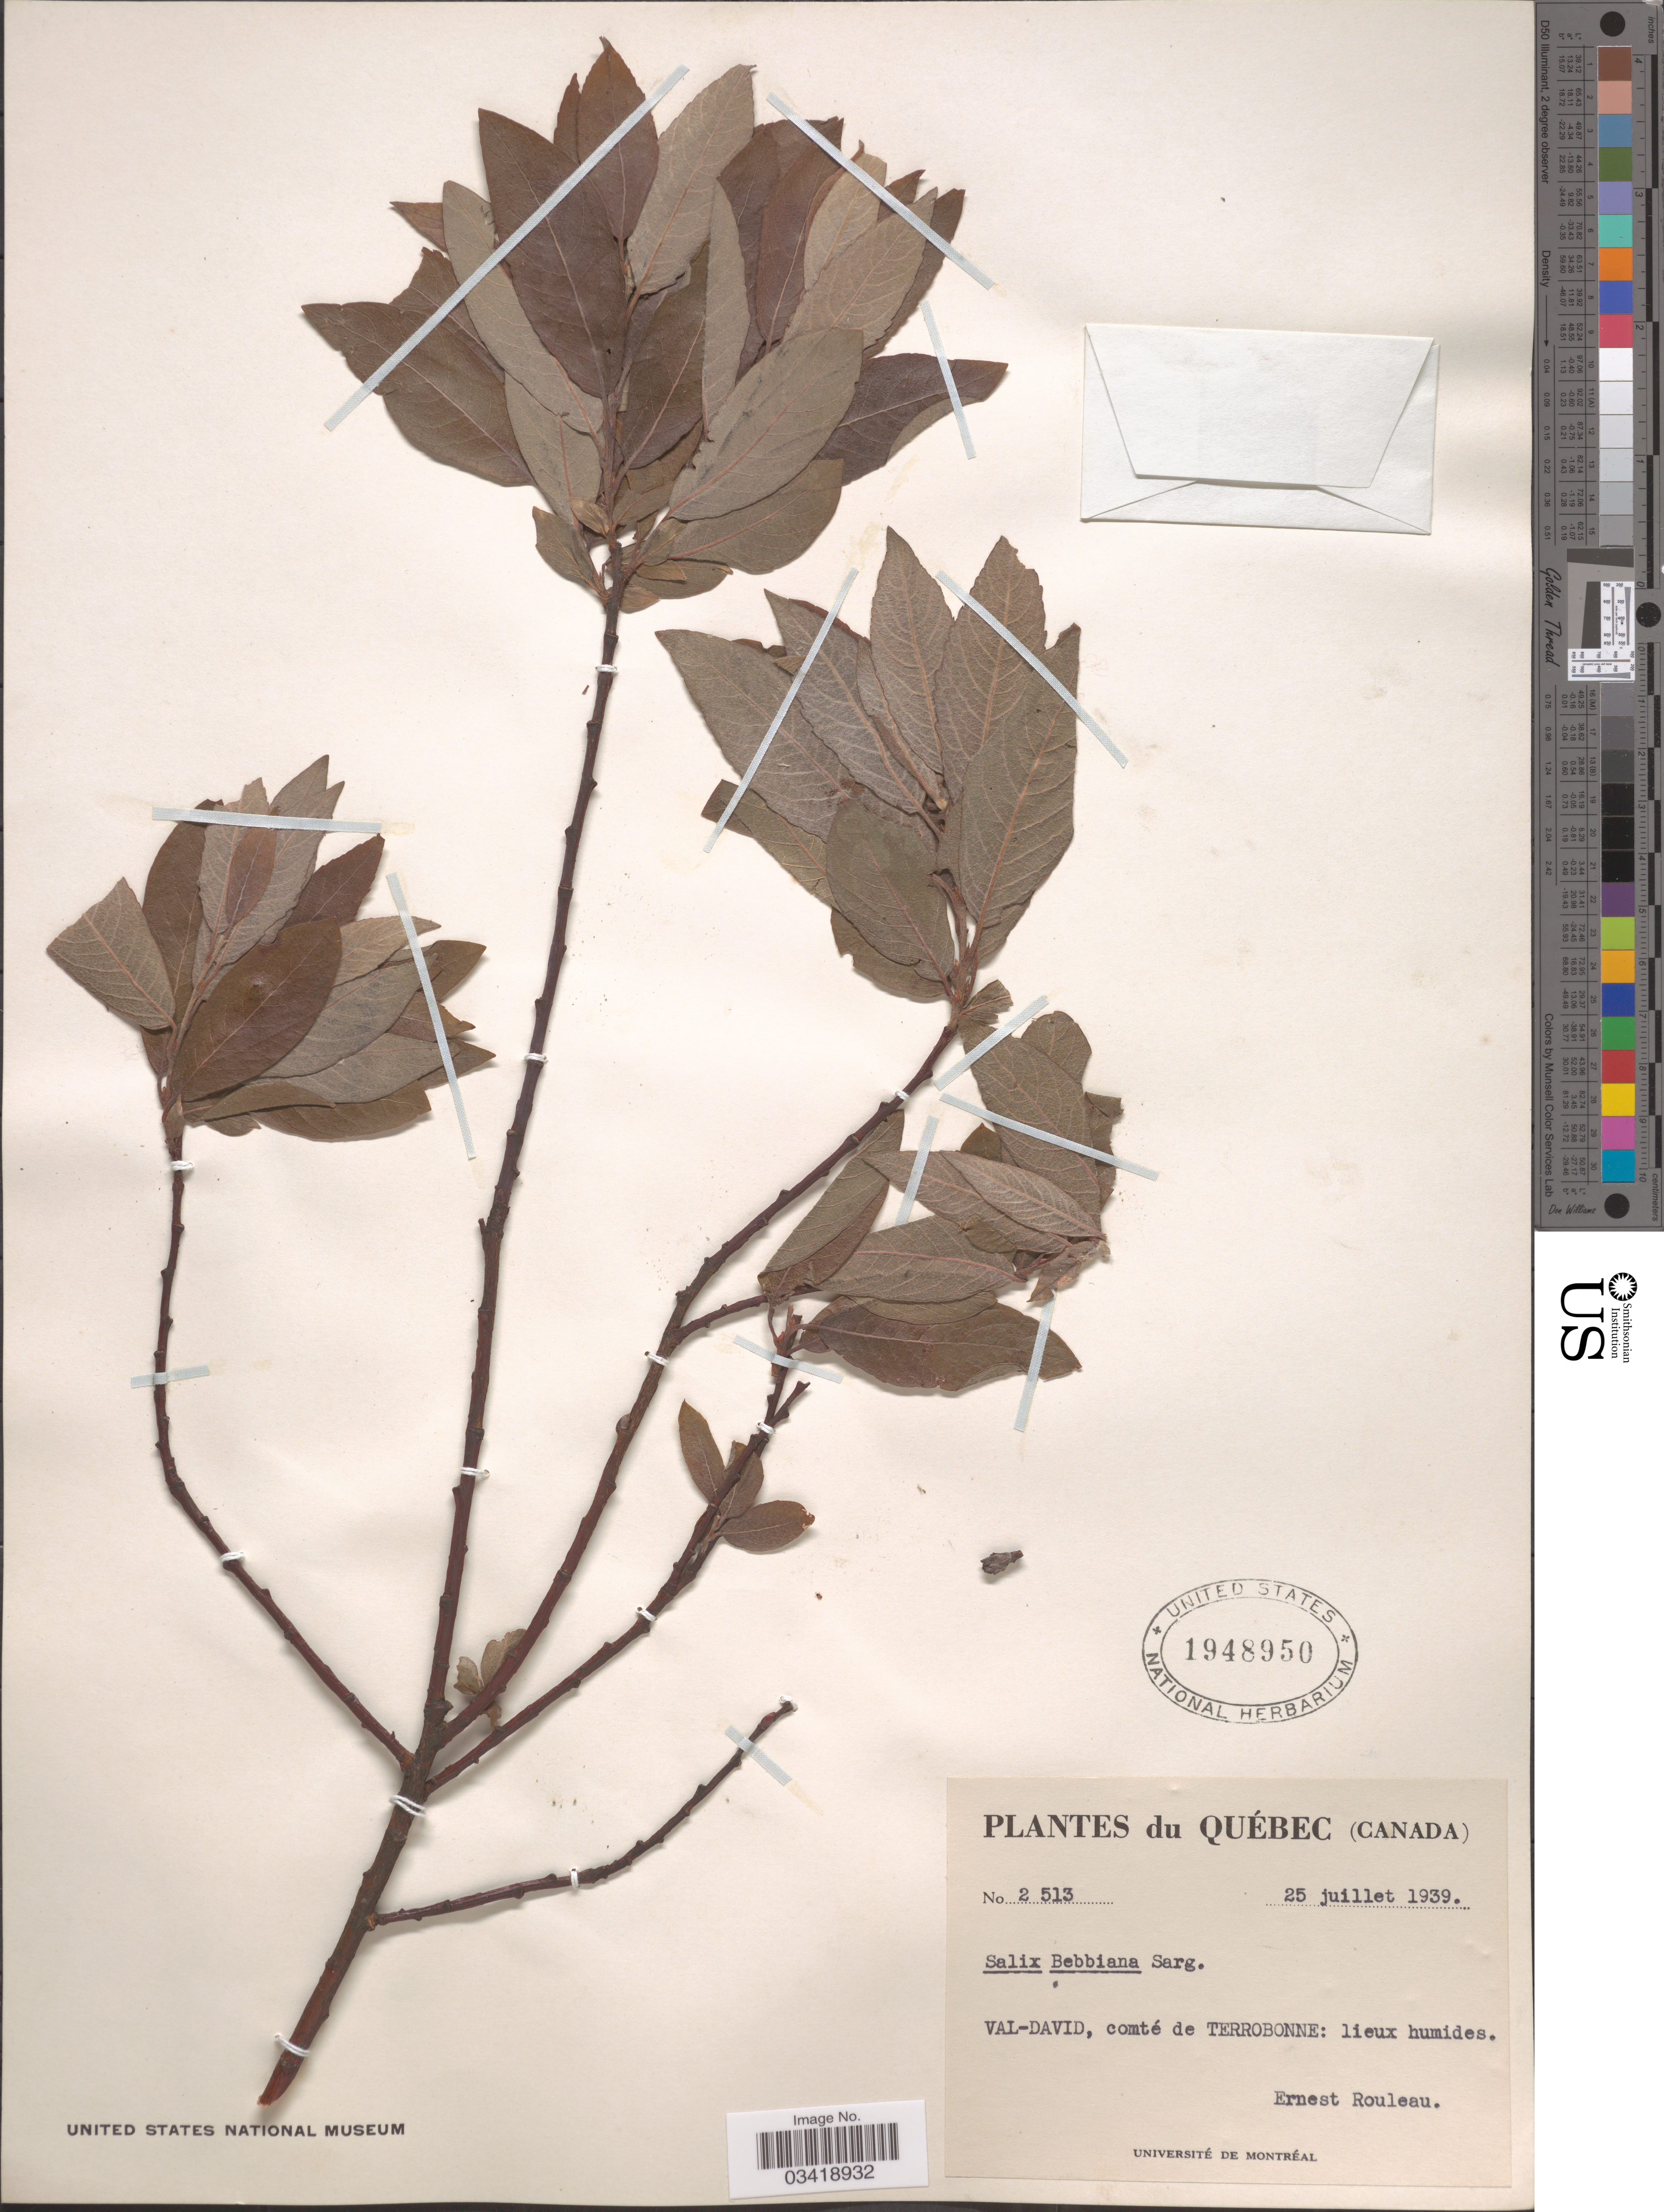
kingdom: Plantae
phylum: Tracheophyta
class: Magnoliopsida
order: Malpighiales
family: Salicaceae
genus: Salix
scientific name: Salix bebbiana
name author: Sarg.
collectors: E. Rouleau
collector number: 2513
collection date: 1939-07-25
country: Canada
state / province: Quebec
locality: Val-David, comté de Terrobonne: lieux humides.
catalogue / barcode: US 1948950